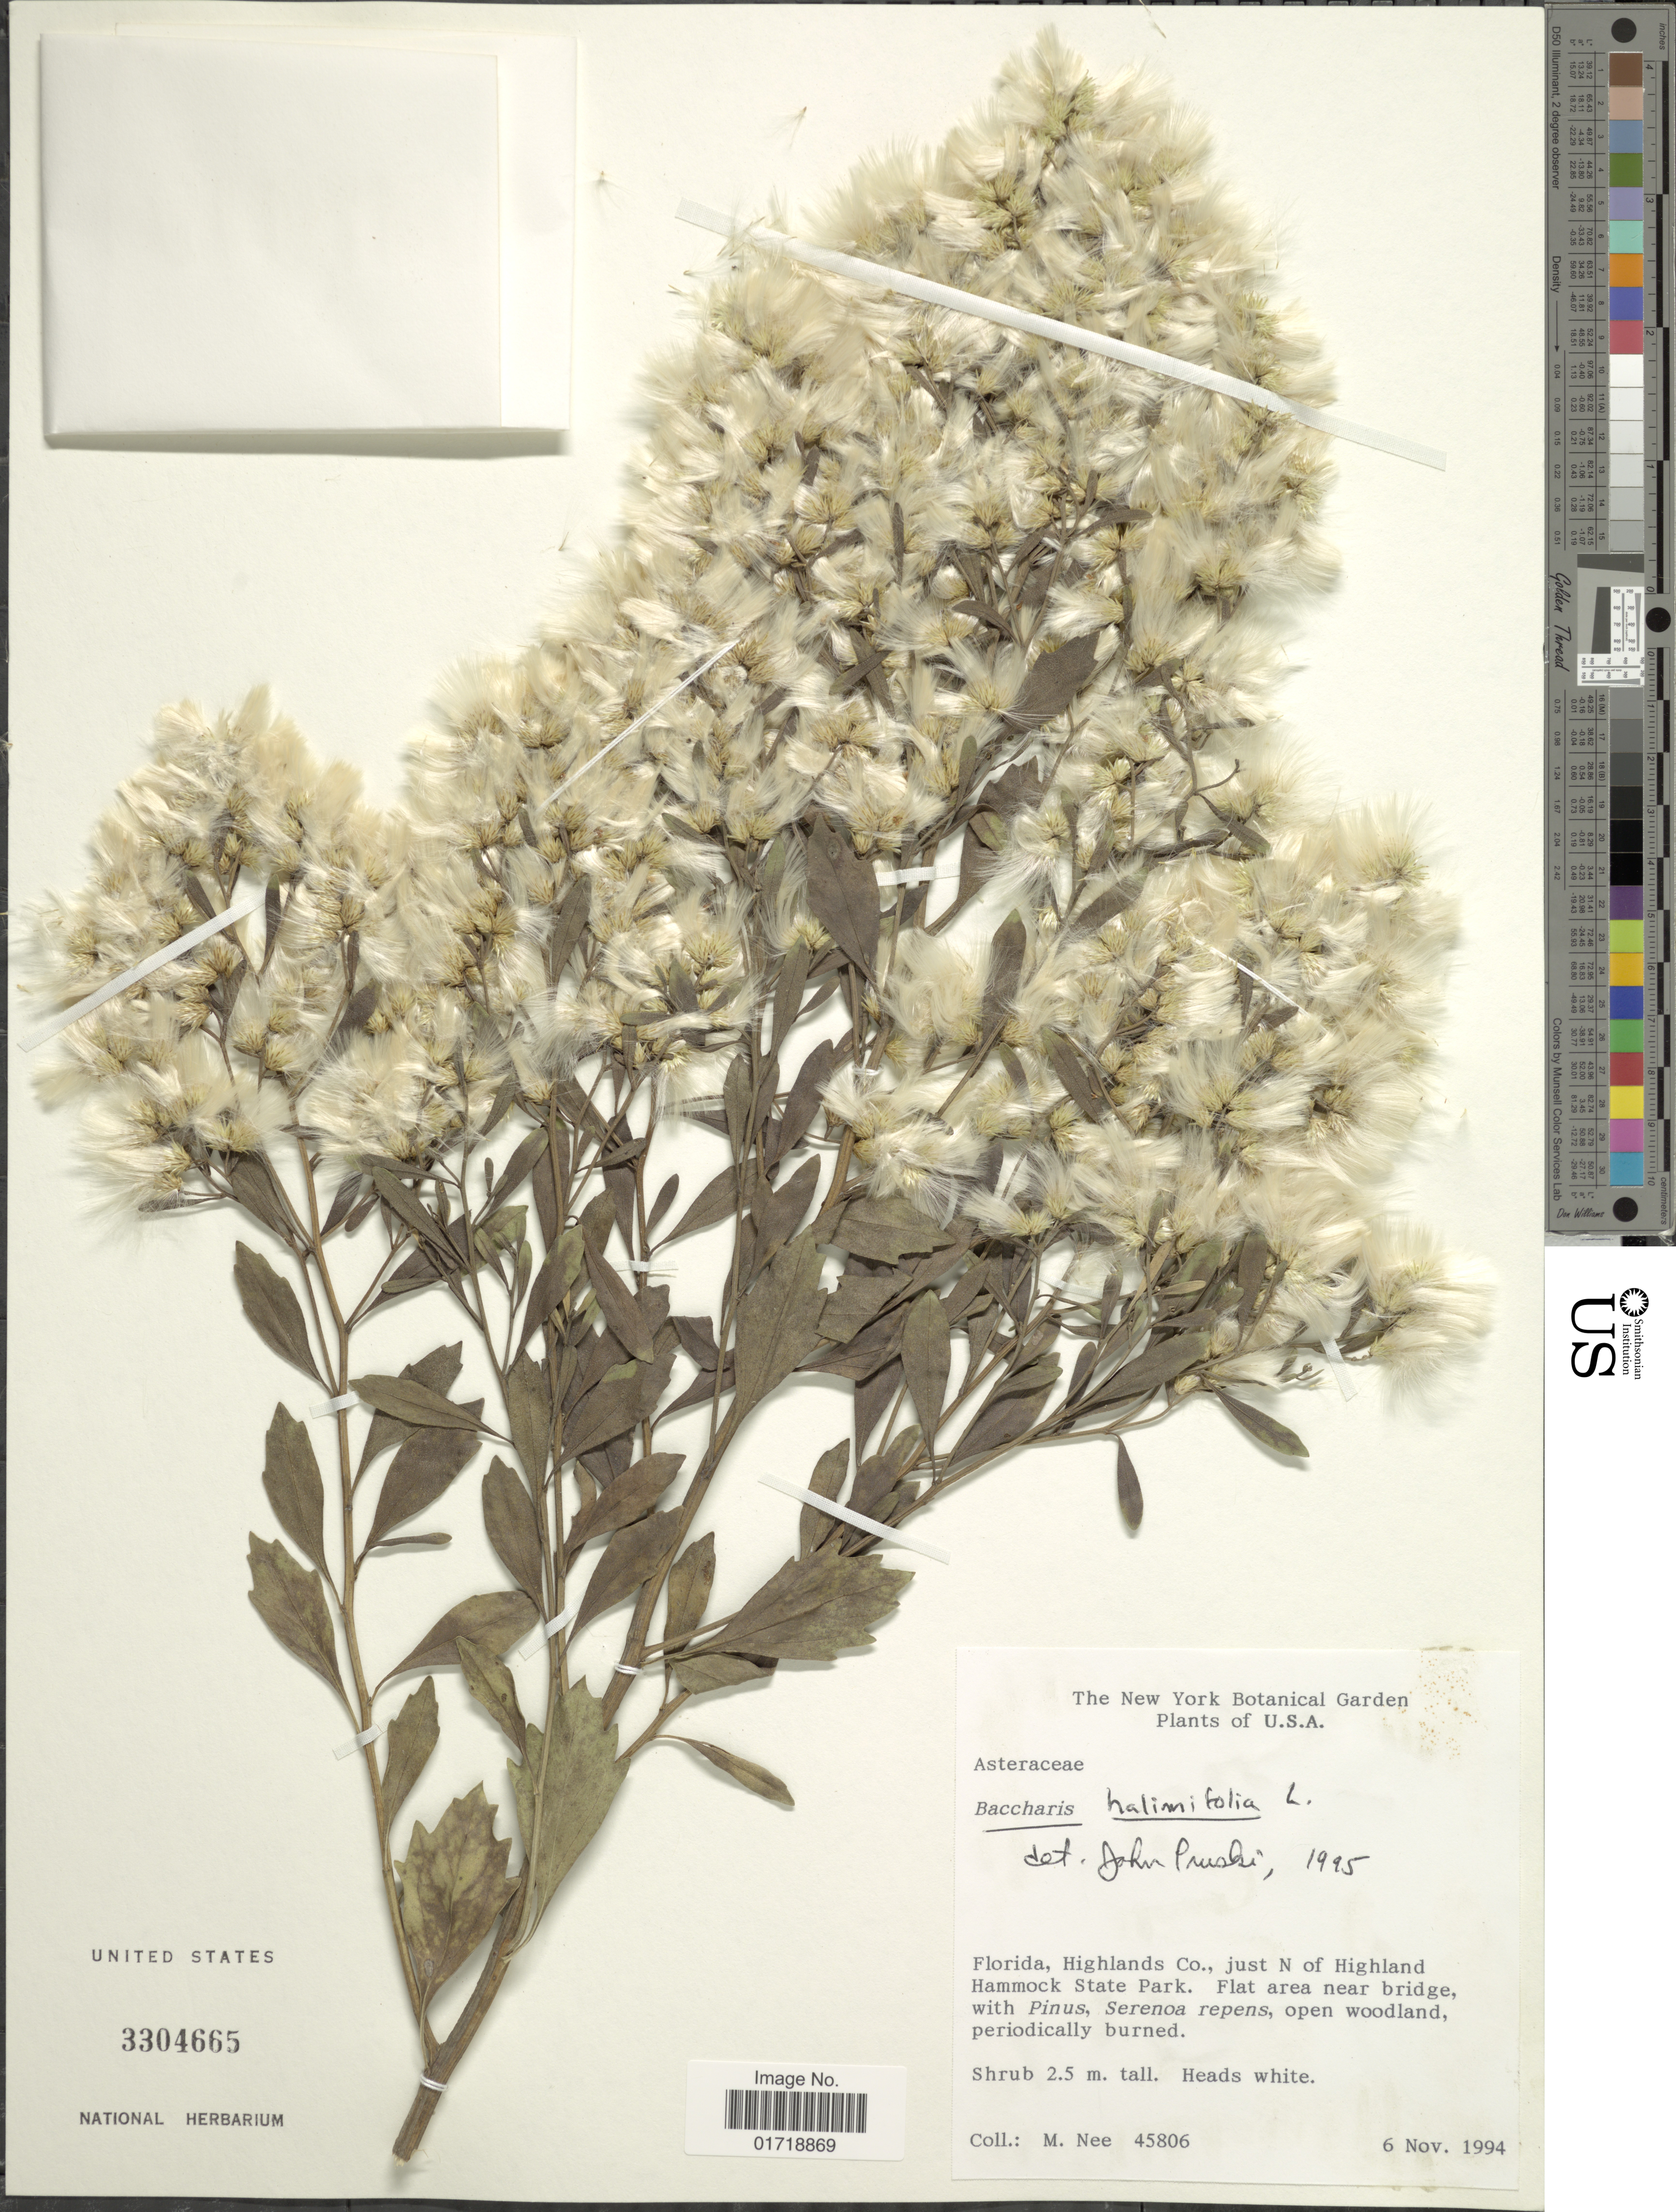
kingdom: Plantae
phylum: Tracheophyta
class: Magnoliopsida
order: Asterales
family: Asteraceae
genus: Baccharis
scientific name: Baccharis halimifolia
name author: L.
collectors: M. Nee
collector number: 45806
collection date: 1994-11-06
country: United States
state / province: Florida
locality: Highlands Co., just N of Highland Hammock State Park, Flat area near bridge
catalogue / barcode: US 3304665